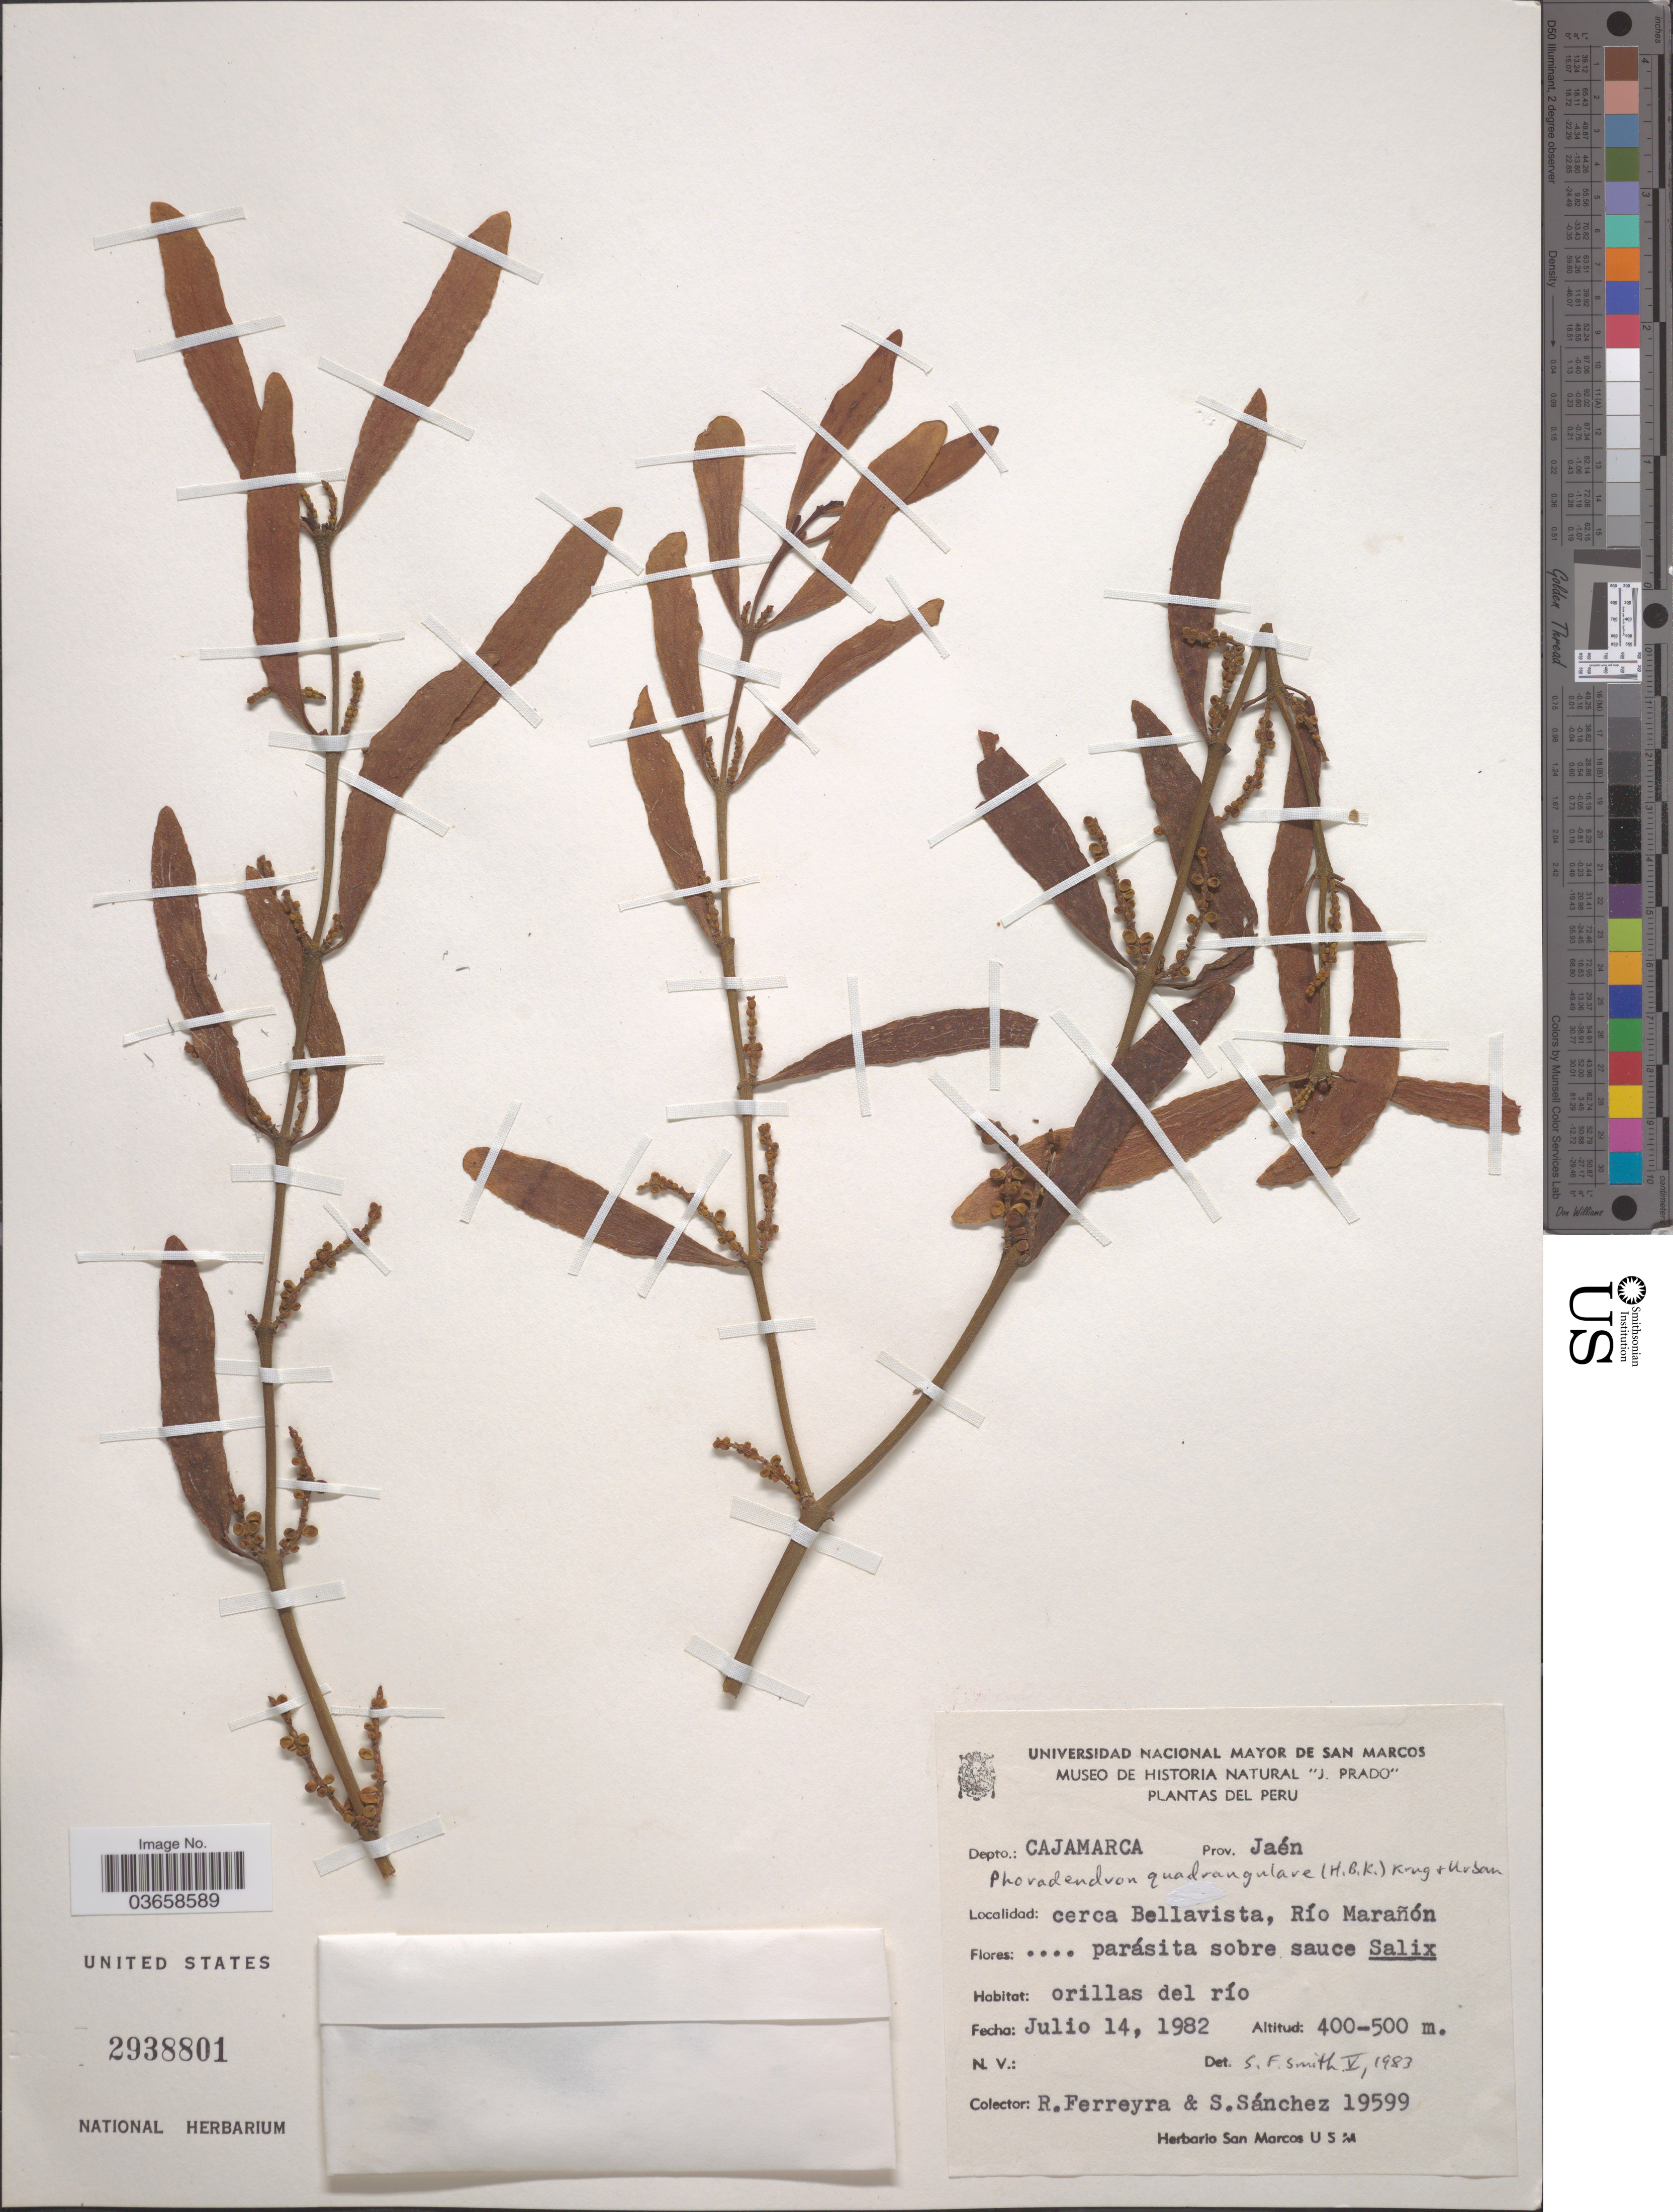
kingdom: Plantae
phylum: Tracheophyta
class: Magnoliopsida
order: Santalales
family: Viscaceae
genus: Phoradendron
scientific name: Phoradendron quadrangulare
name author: (Kunth) Griseb.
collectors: R. A. Ferreyra & S. Sanchez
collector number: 19599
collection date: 1982-07-14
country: Peru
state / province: Cajamarca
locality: Depto.: Cajamarca. Prov. Jaén. Cerca Bellavista, Río Marañón.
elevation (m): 400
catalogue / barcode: US 2938801